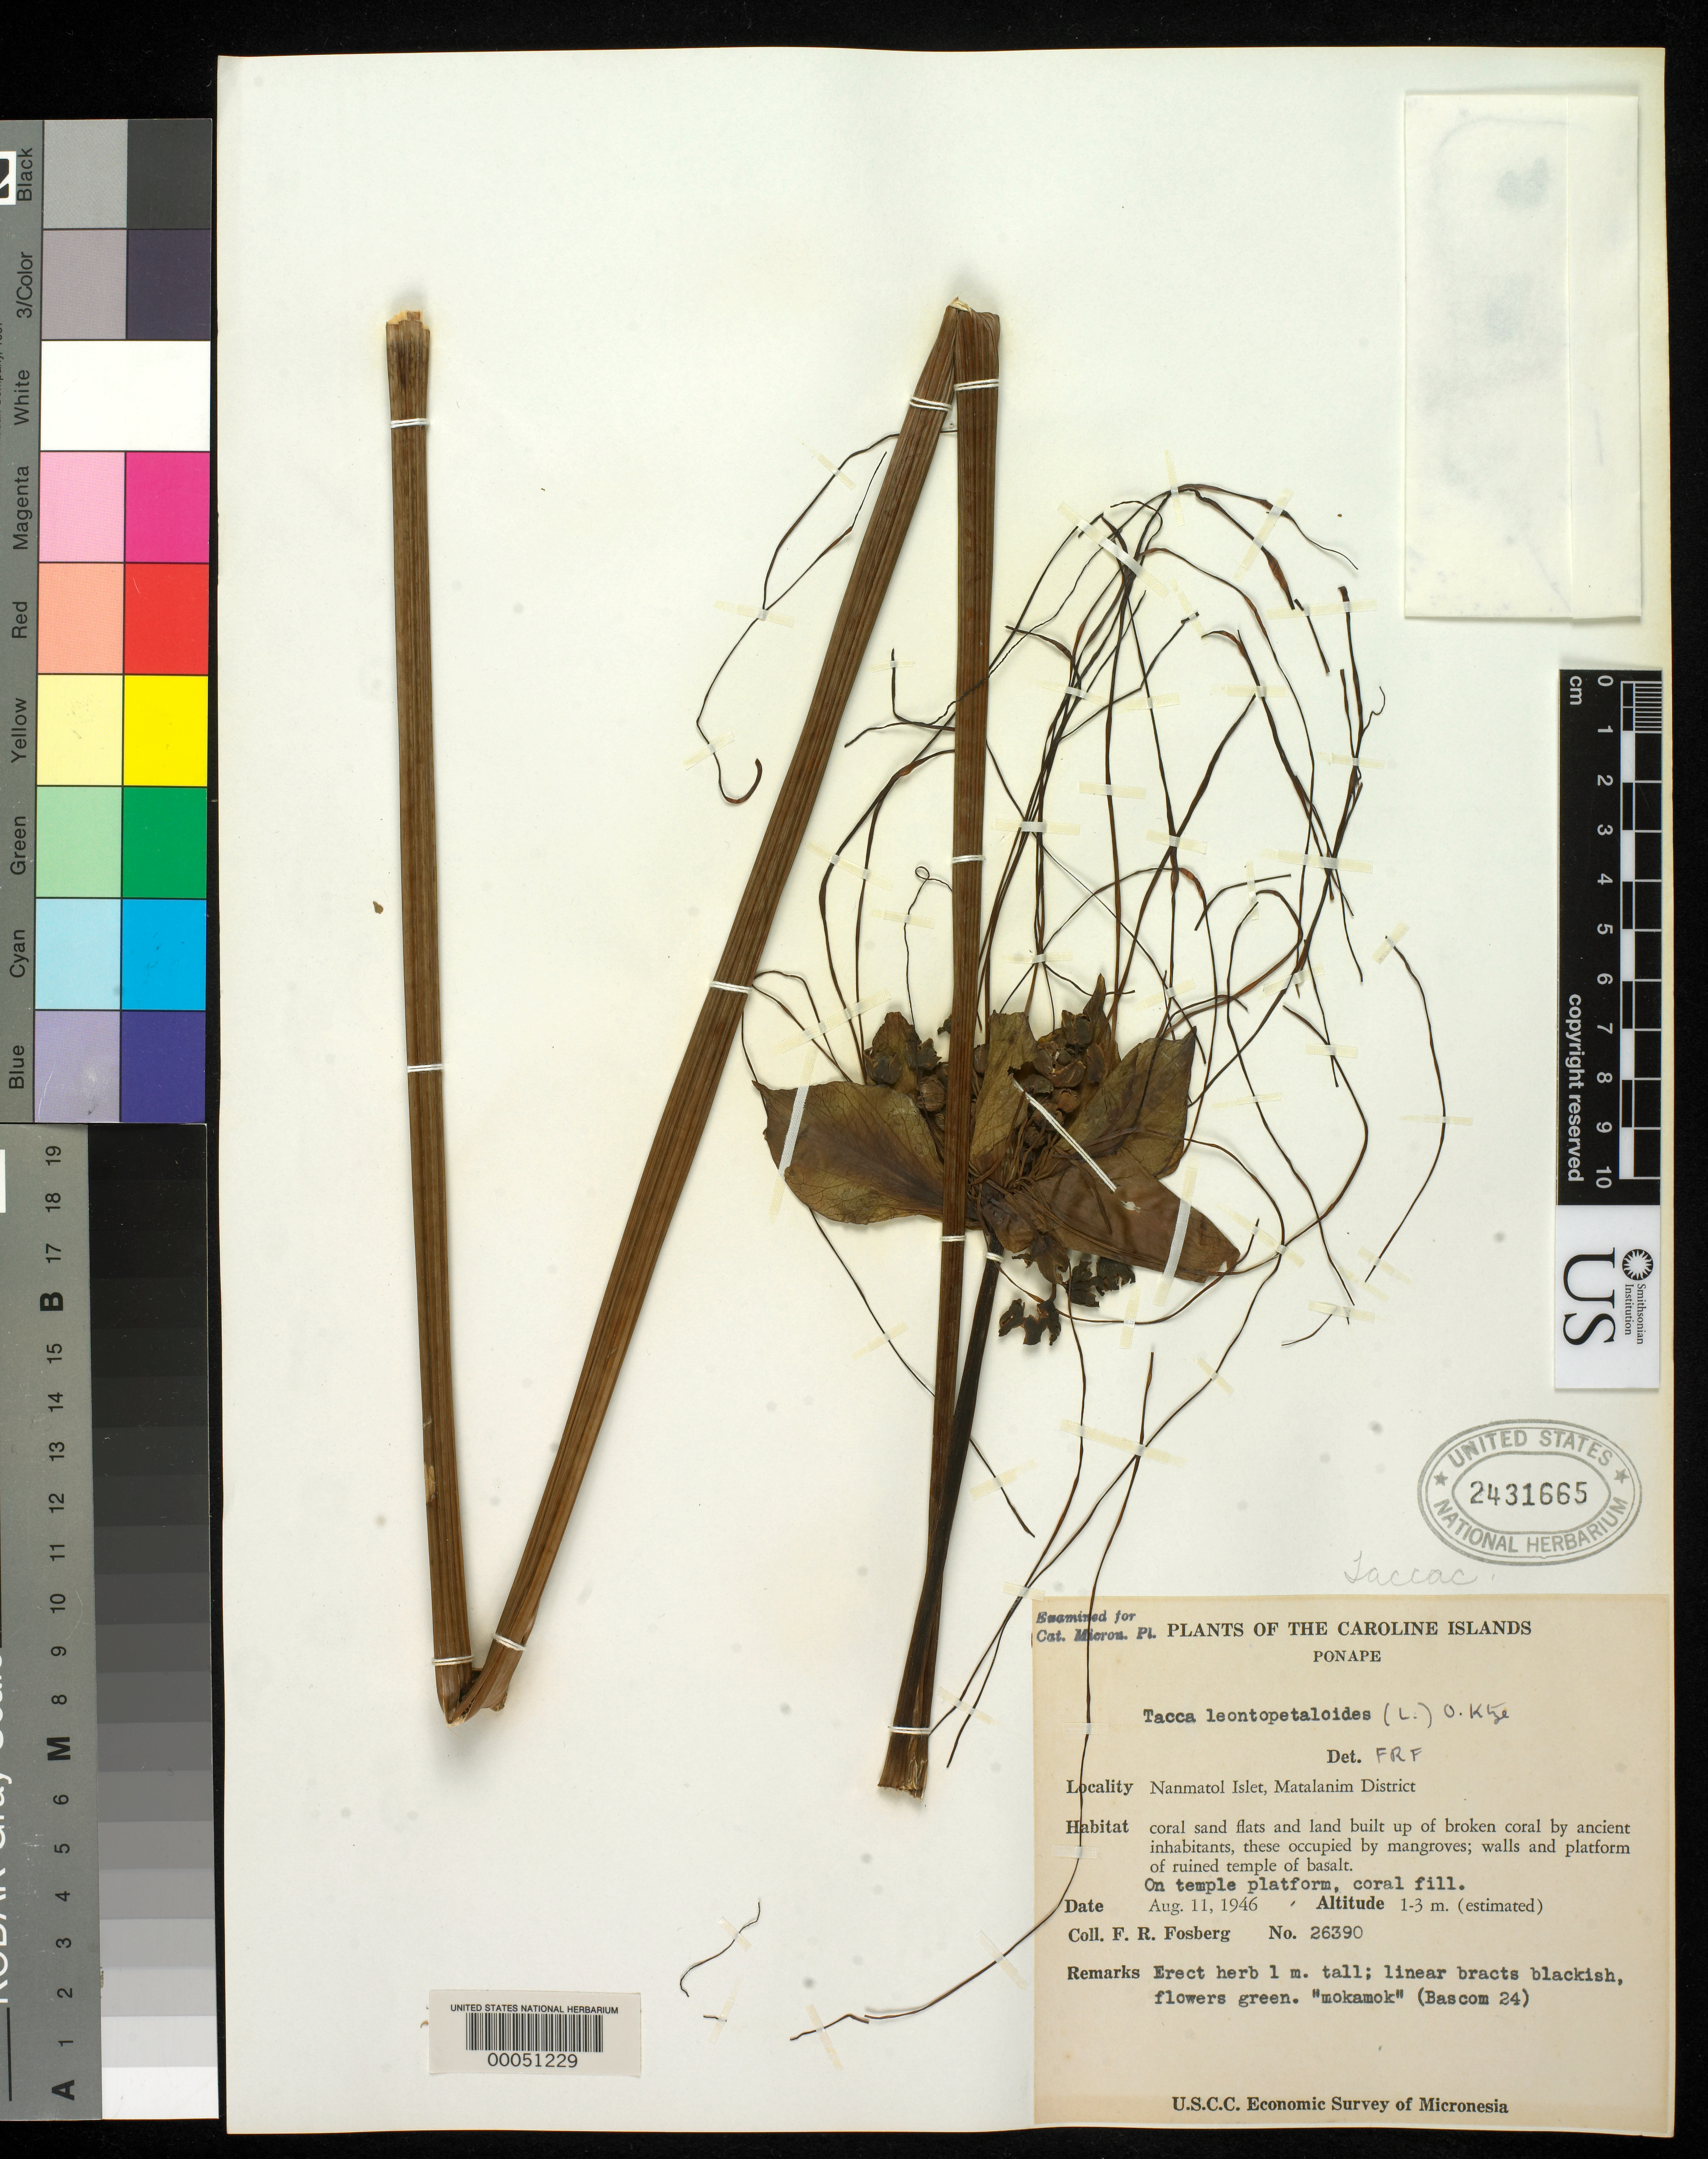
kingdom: Plantae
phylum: Tracheophyta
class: Liliopsida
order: Dioscoreales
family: Dioscoreaceae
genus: Tacca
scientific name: Tacca leontopetaloides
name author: (L.) Kuntze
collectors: F. R. Fosberg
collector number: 26390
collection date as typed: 11 Aug 1946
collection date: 1946-08-11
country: Micronesia, Federated States of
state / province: Pohnpei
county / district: Madolenihmw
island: Nanmatol Atoll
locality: Nanmatol Islet. [Matalanim district = Madolenihmw district.]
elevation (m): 1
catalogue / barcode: US 2431665